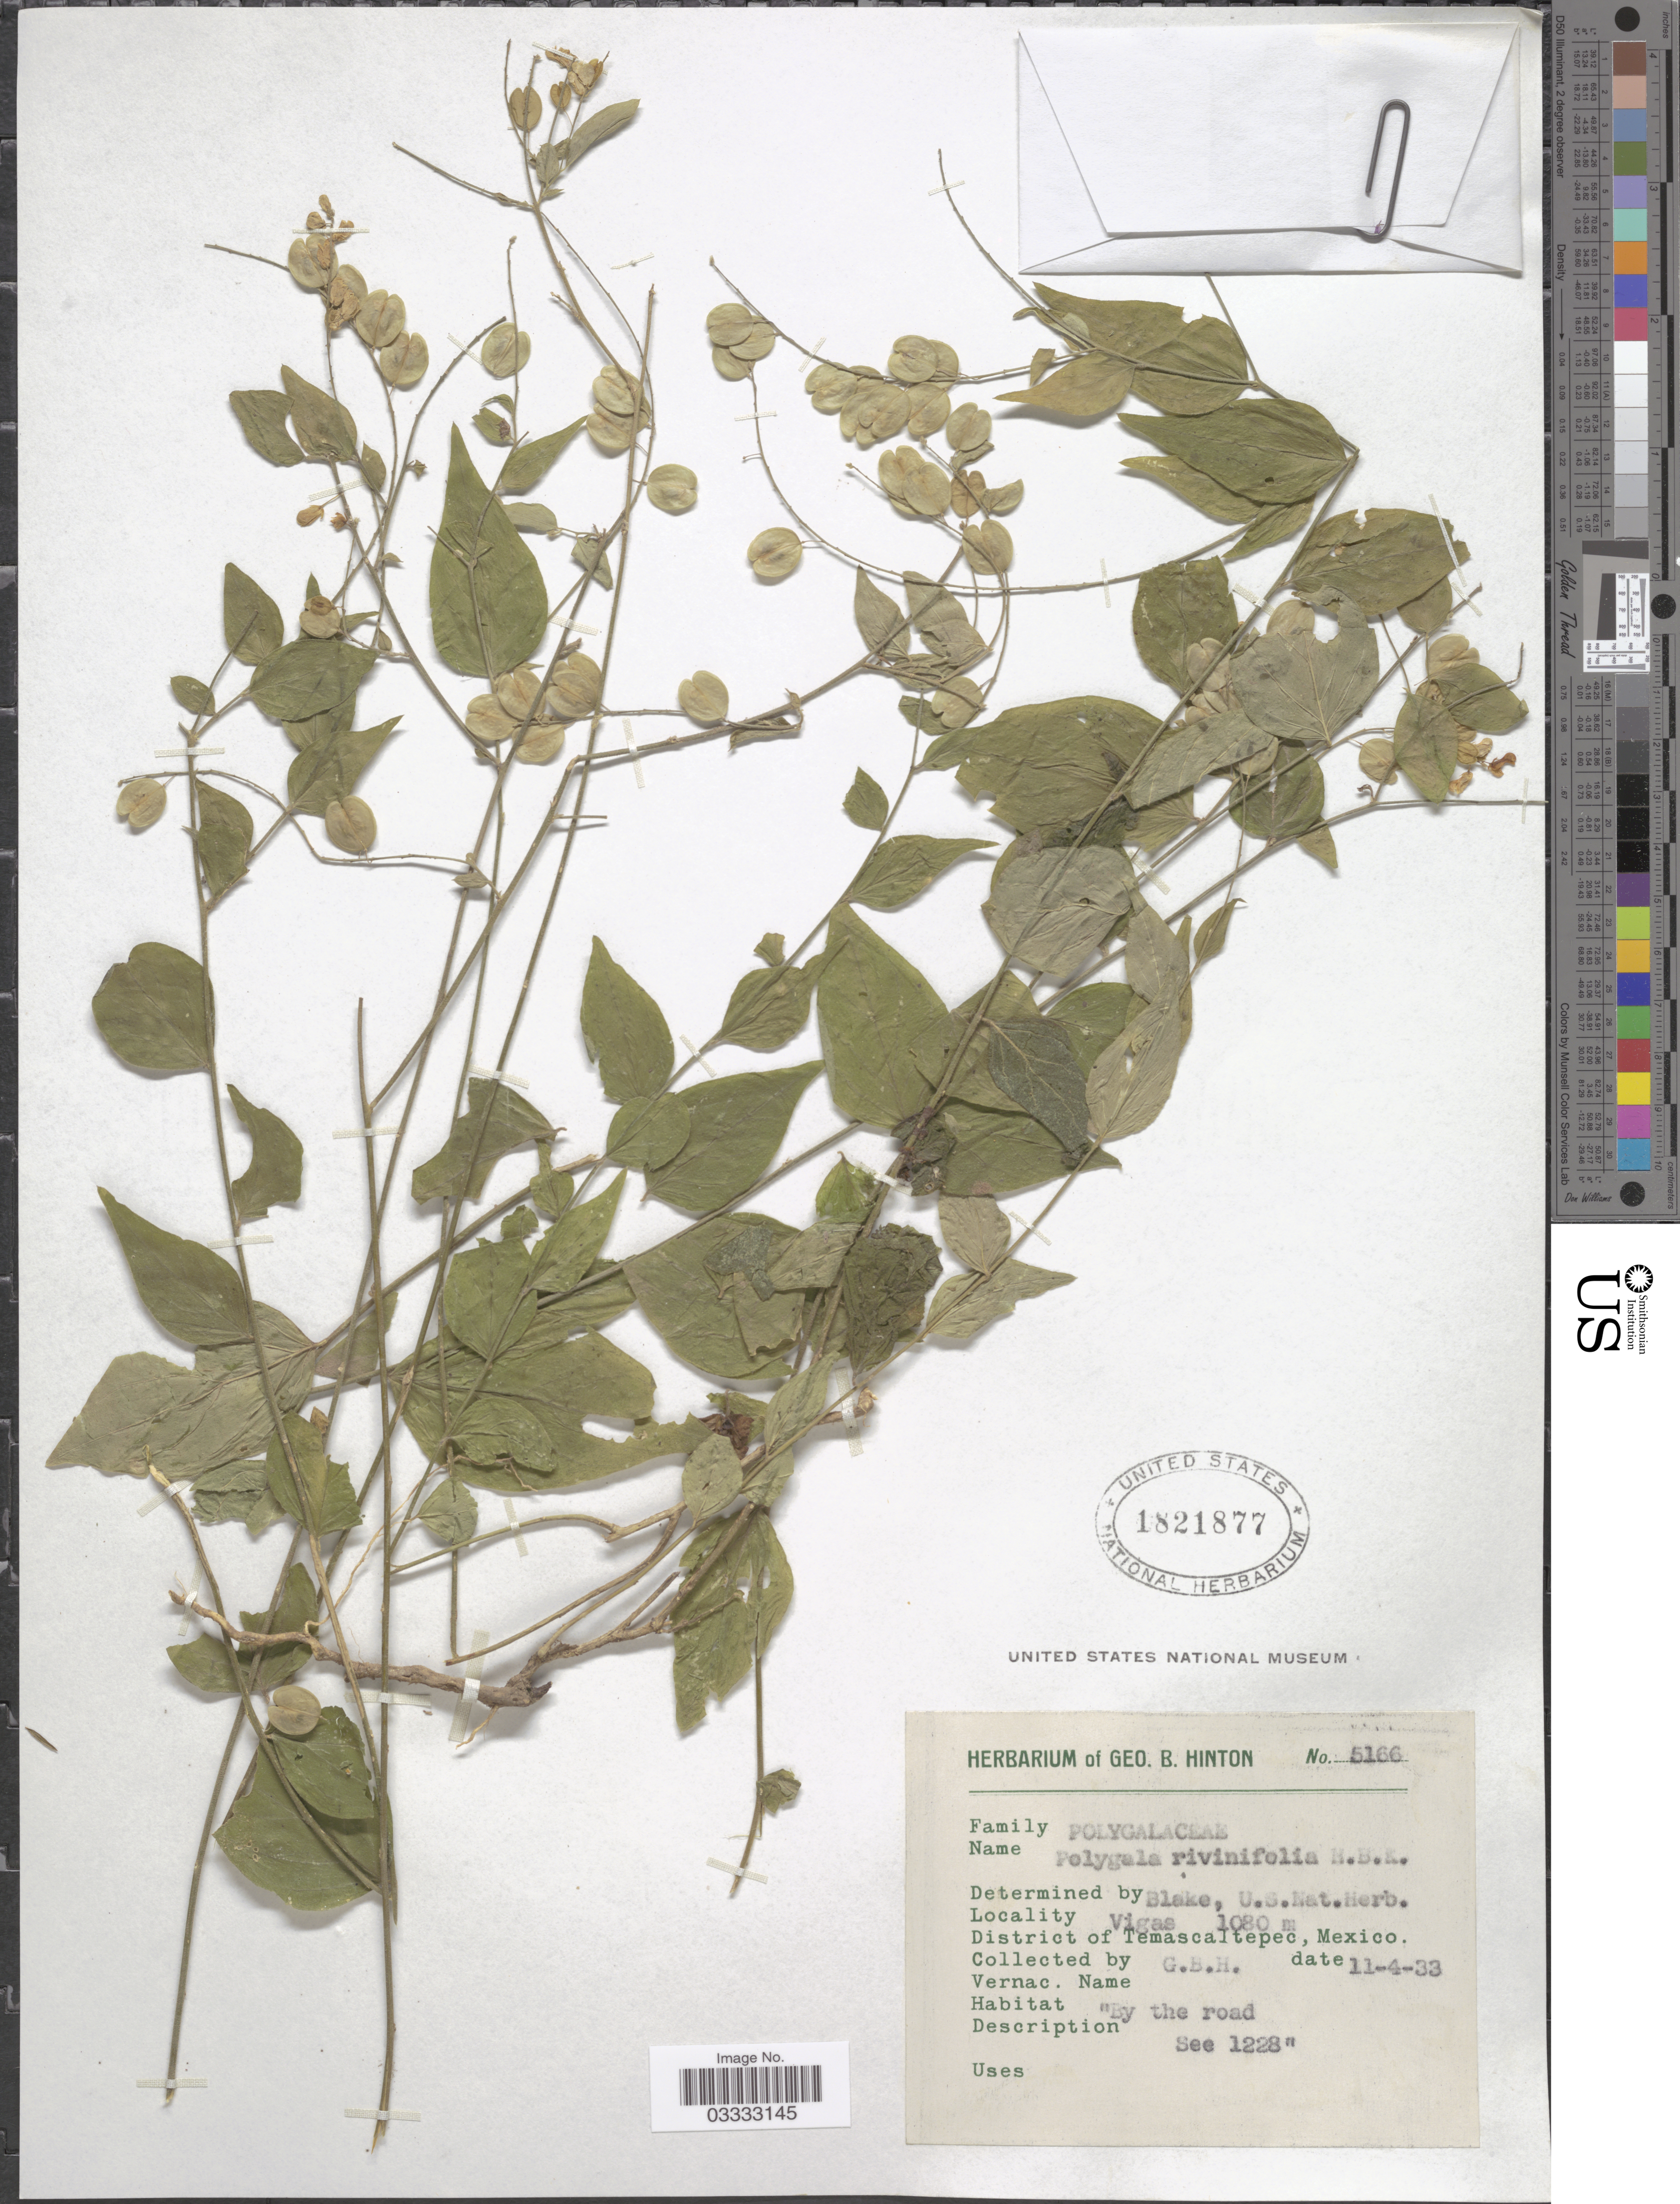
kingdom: Plantae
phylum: Tracheophyta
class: Magnoliopsida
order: Fabales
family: Polygalaceae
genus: Hebecarpa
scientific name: Hebecarpa rivinifolia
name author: (Kunth) J.R. Abbott & J.F.B. Pastore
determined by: Strong, Mark T., (BOT), Smithsonian Institution - National Museum of Natural History (UNITED STATES)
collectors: G. B. Hinton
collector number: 5166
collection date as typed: Transcribed d/m/y: 11/4/33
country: Mexico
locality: Vigas, District of Temascaltepec.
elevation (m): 1080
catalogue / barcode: US 1821877